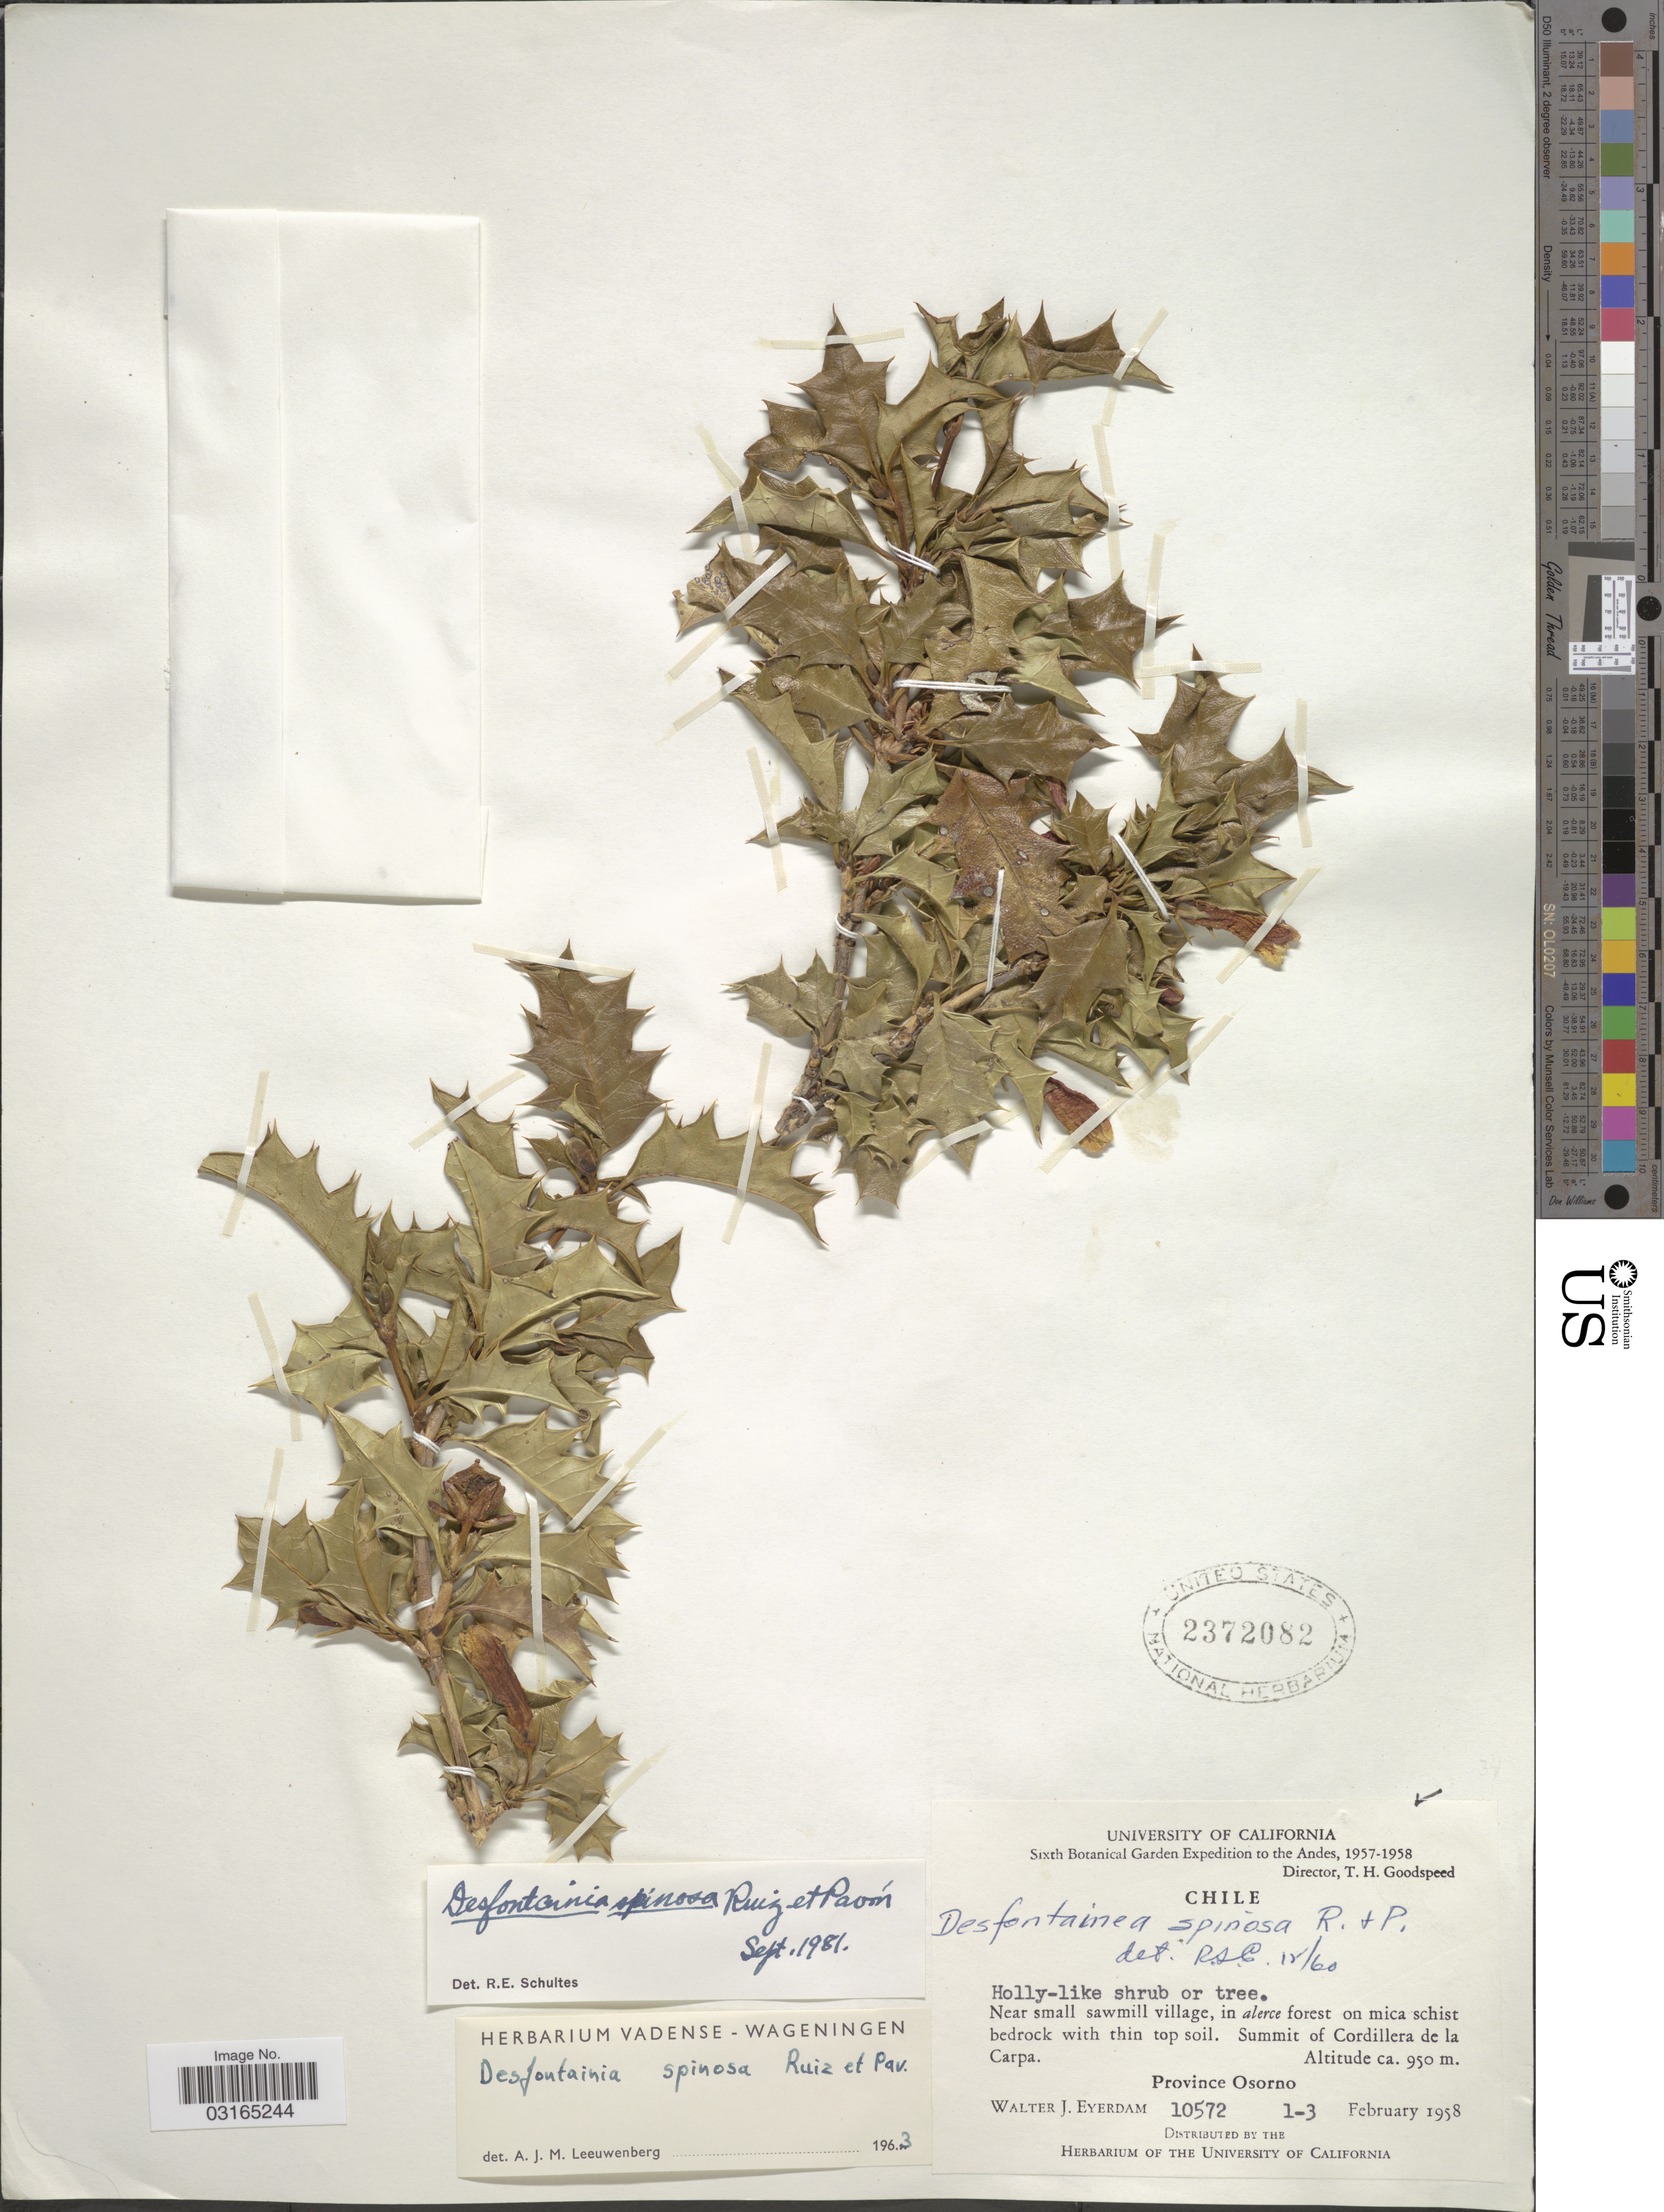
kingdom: Plantae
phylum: Tracheophyta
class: Magnoliopsida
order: Bruniales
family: Columelliaceae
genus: Desfontainia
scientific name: Desfontainia spinosa var. spinosa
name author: Ruiz & Pav.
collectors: W. J. Eyerdam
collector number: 10572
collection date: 1958-02-01/1958-02-03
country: Chile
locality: Andes. Near small sawmill village, in alerce forest on mica schist bedrock with thin top soil. Summit of Cordillera de la Carpa. Province Osorno.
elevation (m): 950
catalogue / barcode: US 2372082